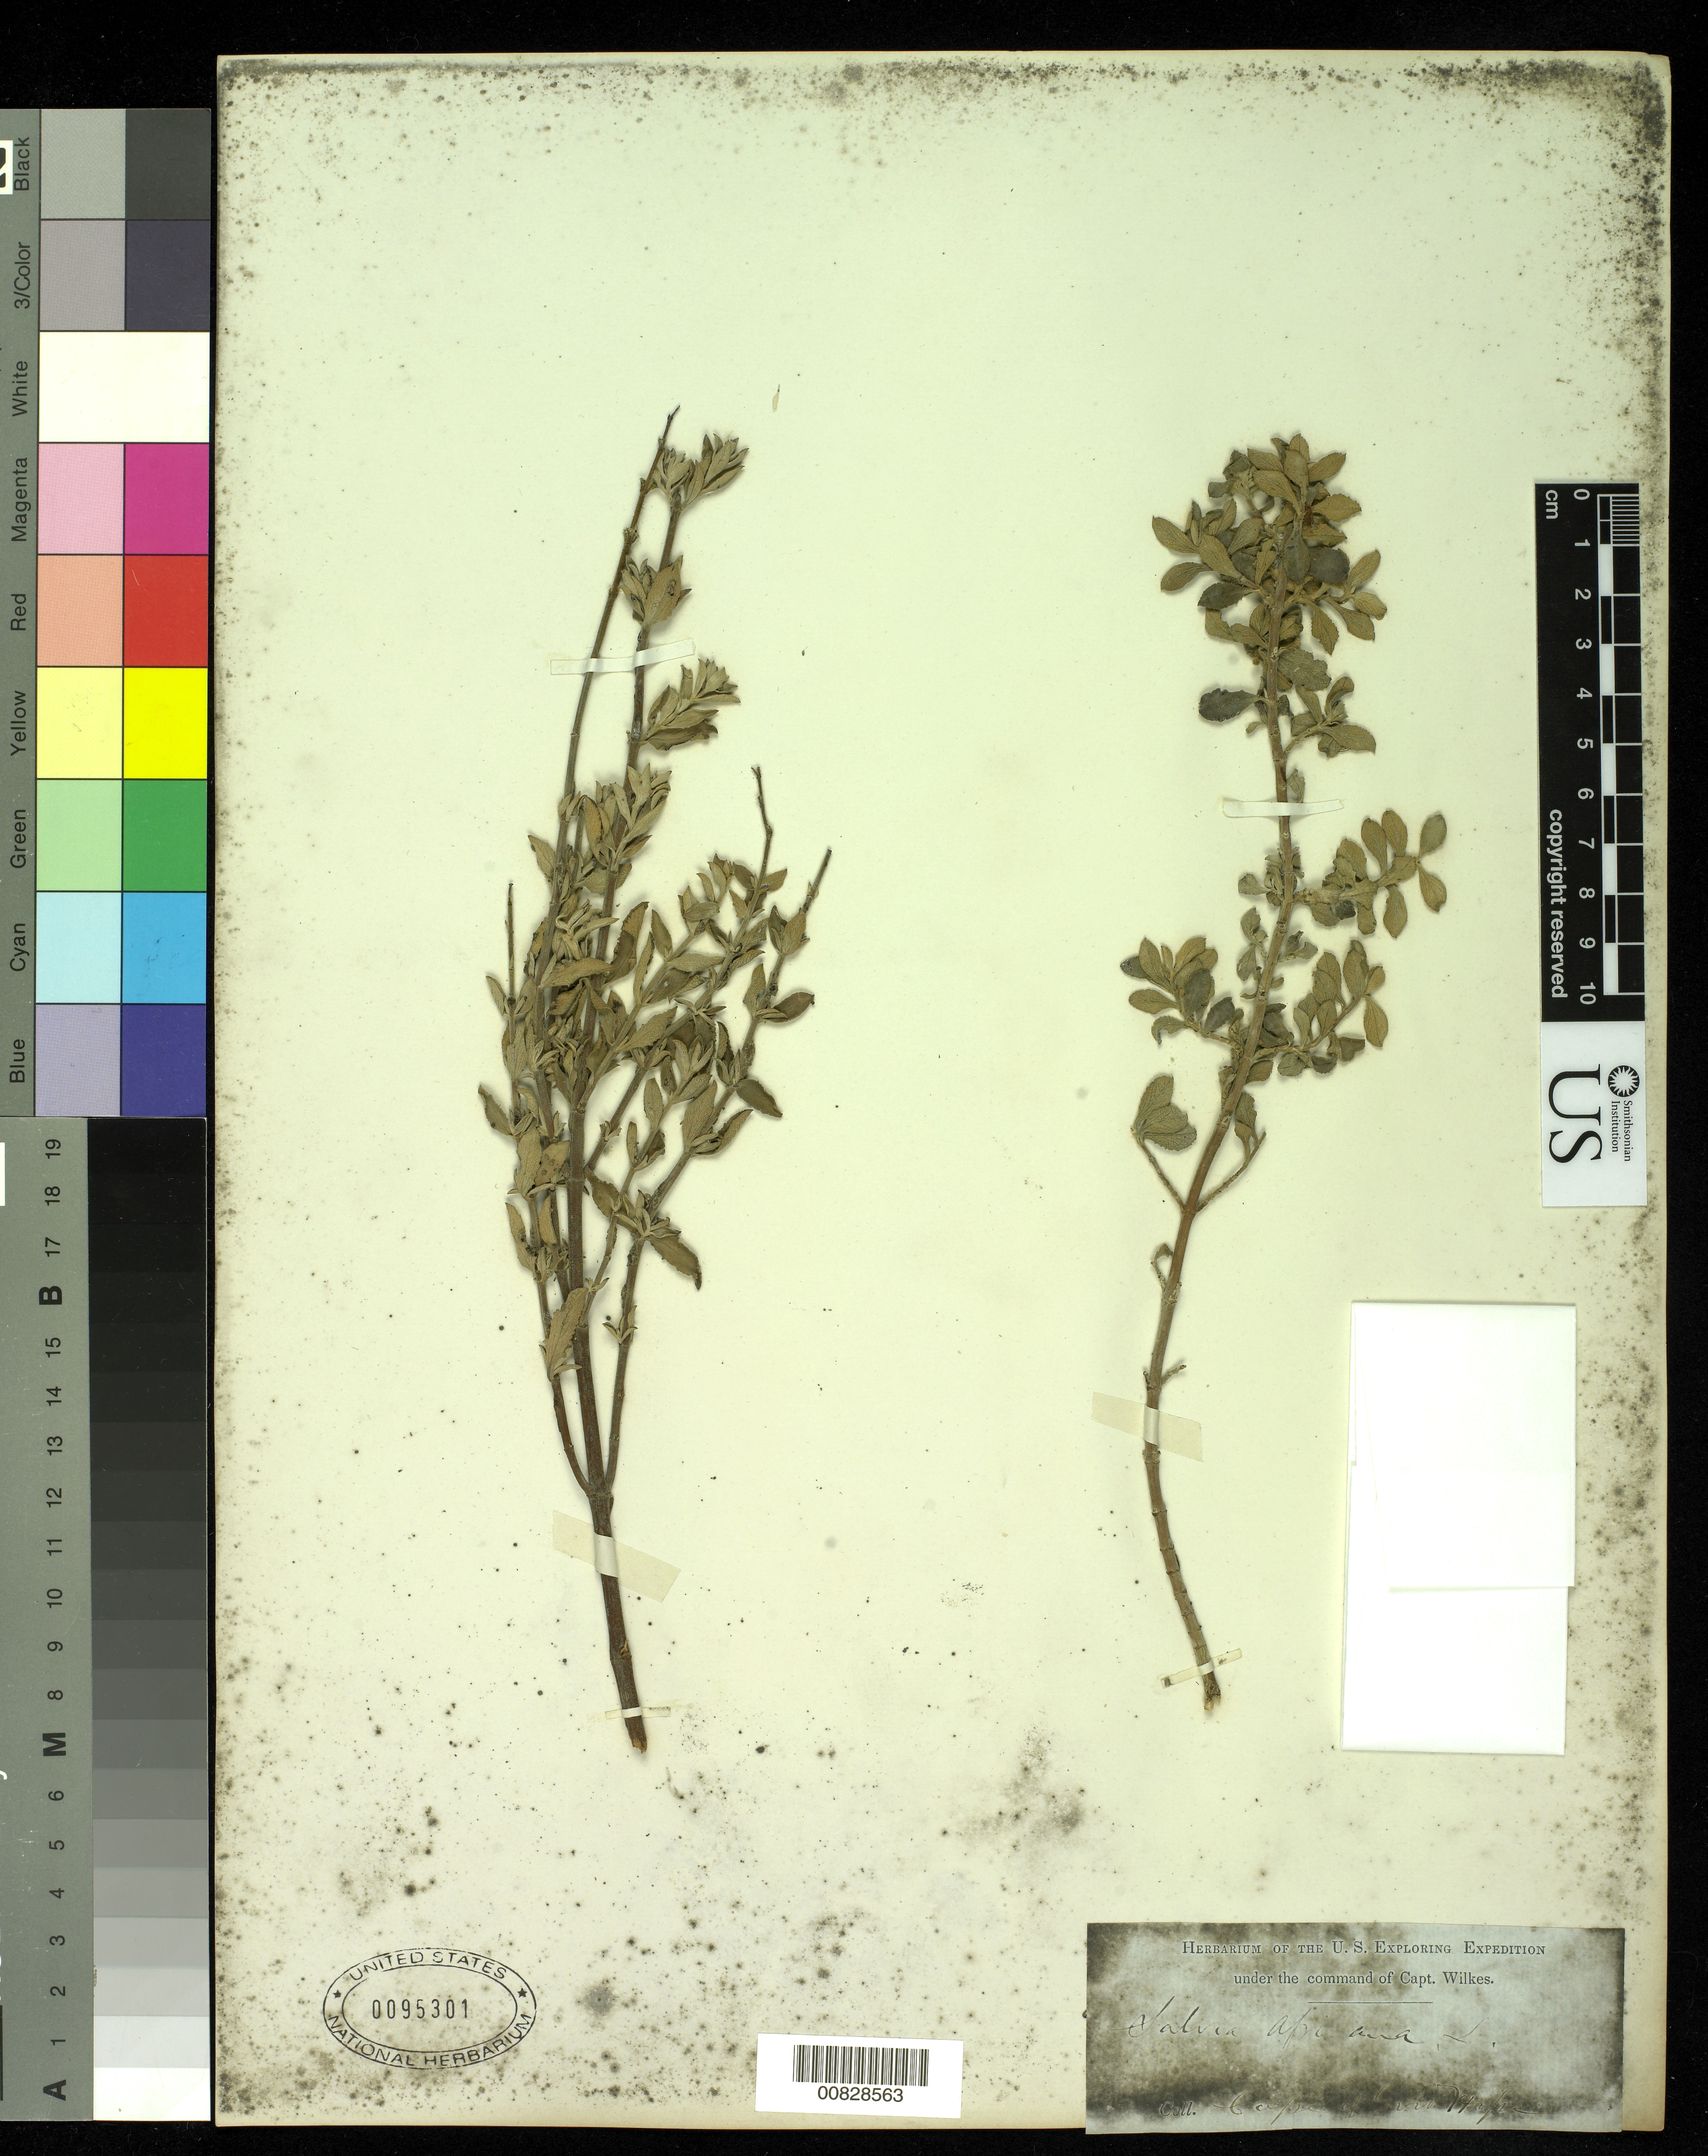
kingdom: Plantae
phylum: Tracheophyta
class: Magnoliopsida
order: Lamiales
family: Lamiaceae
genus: Salvia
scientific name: Salvia africana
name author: L.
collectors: Wilkes Explor. Exped.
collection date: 1838/1842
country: South Africa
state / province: Western Cape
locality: Cape of Good Hope. Cape Town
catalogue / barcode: US 95301